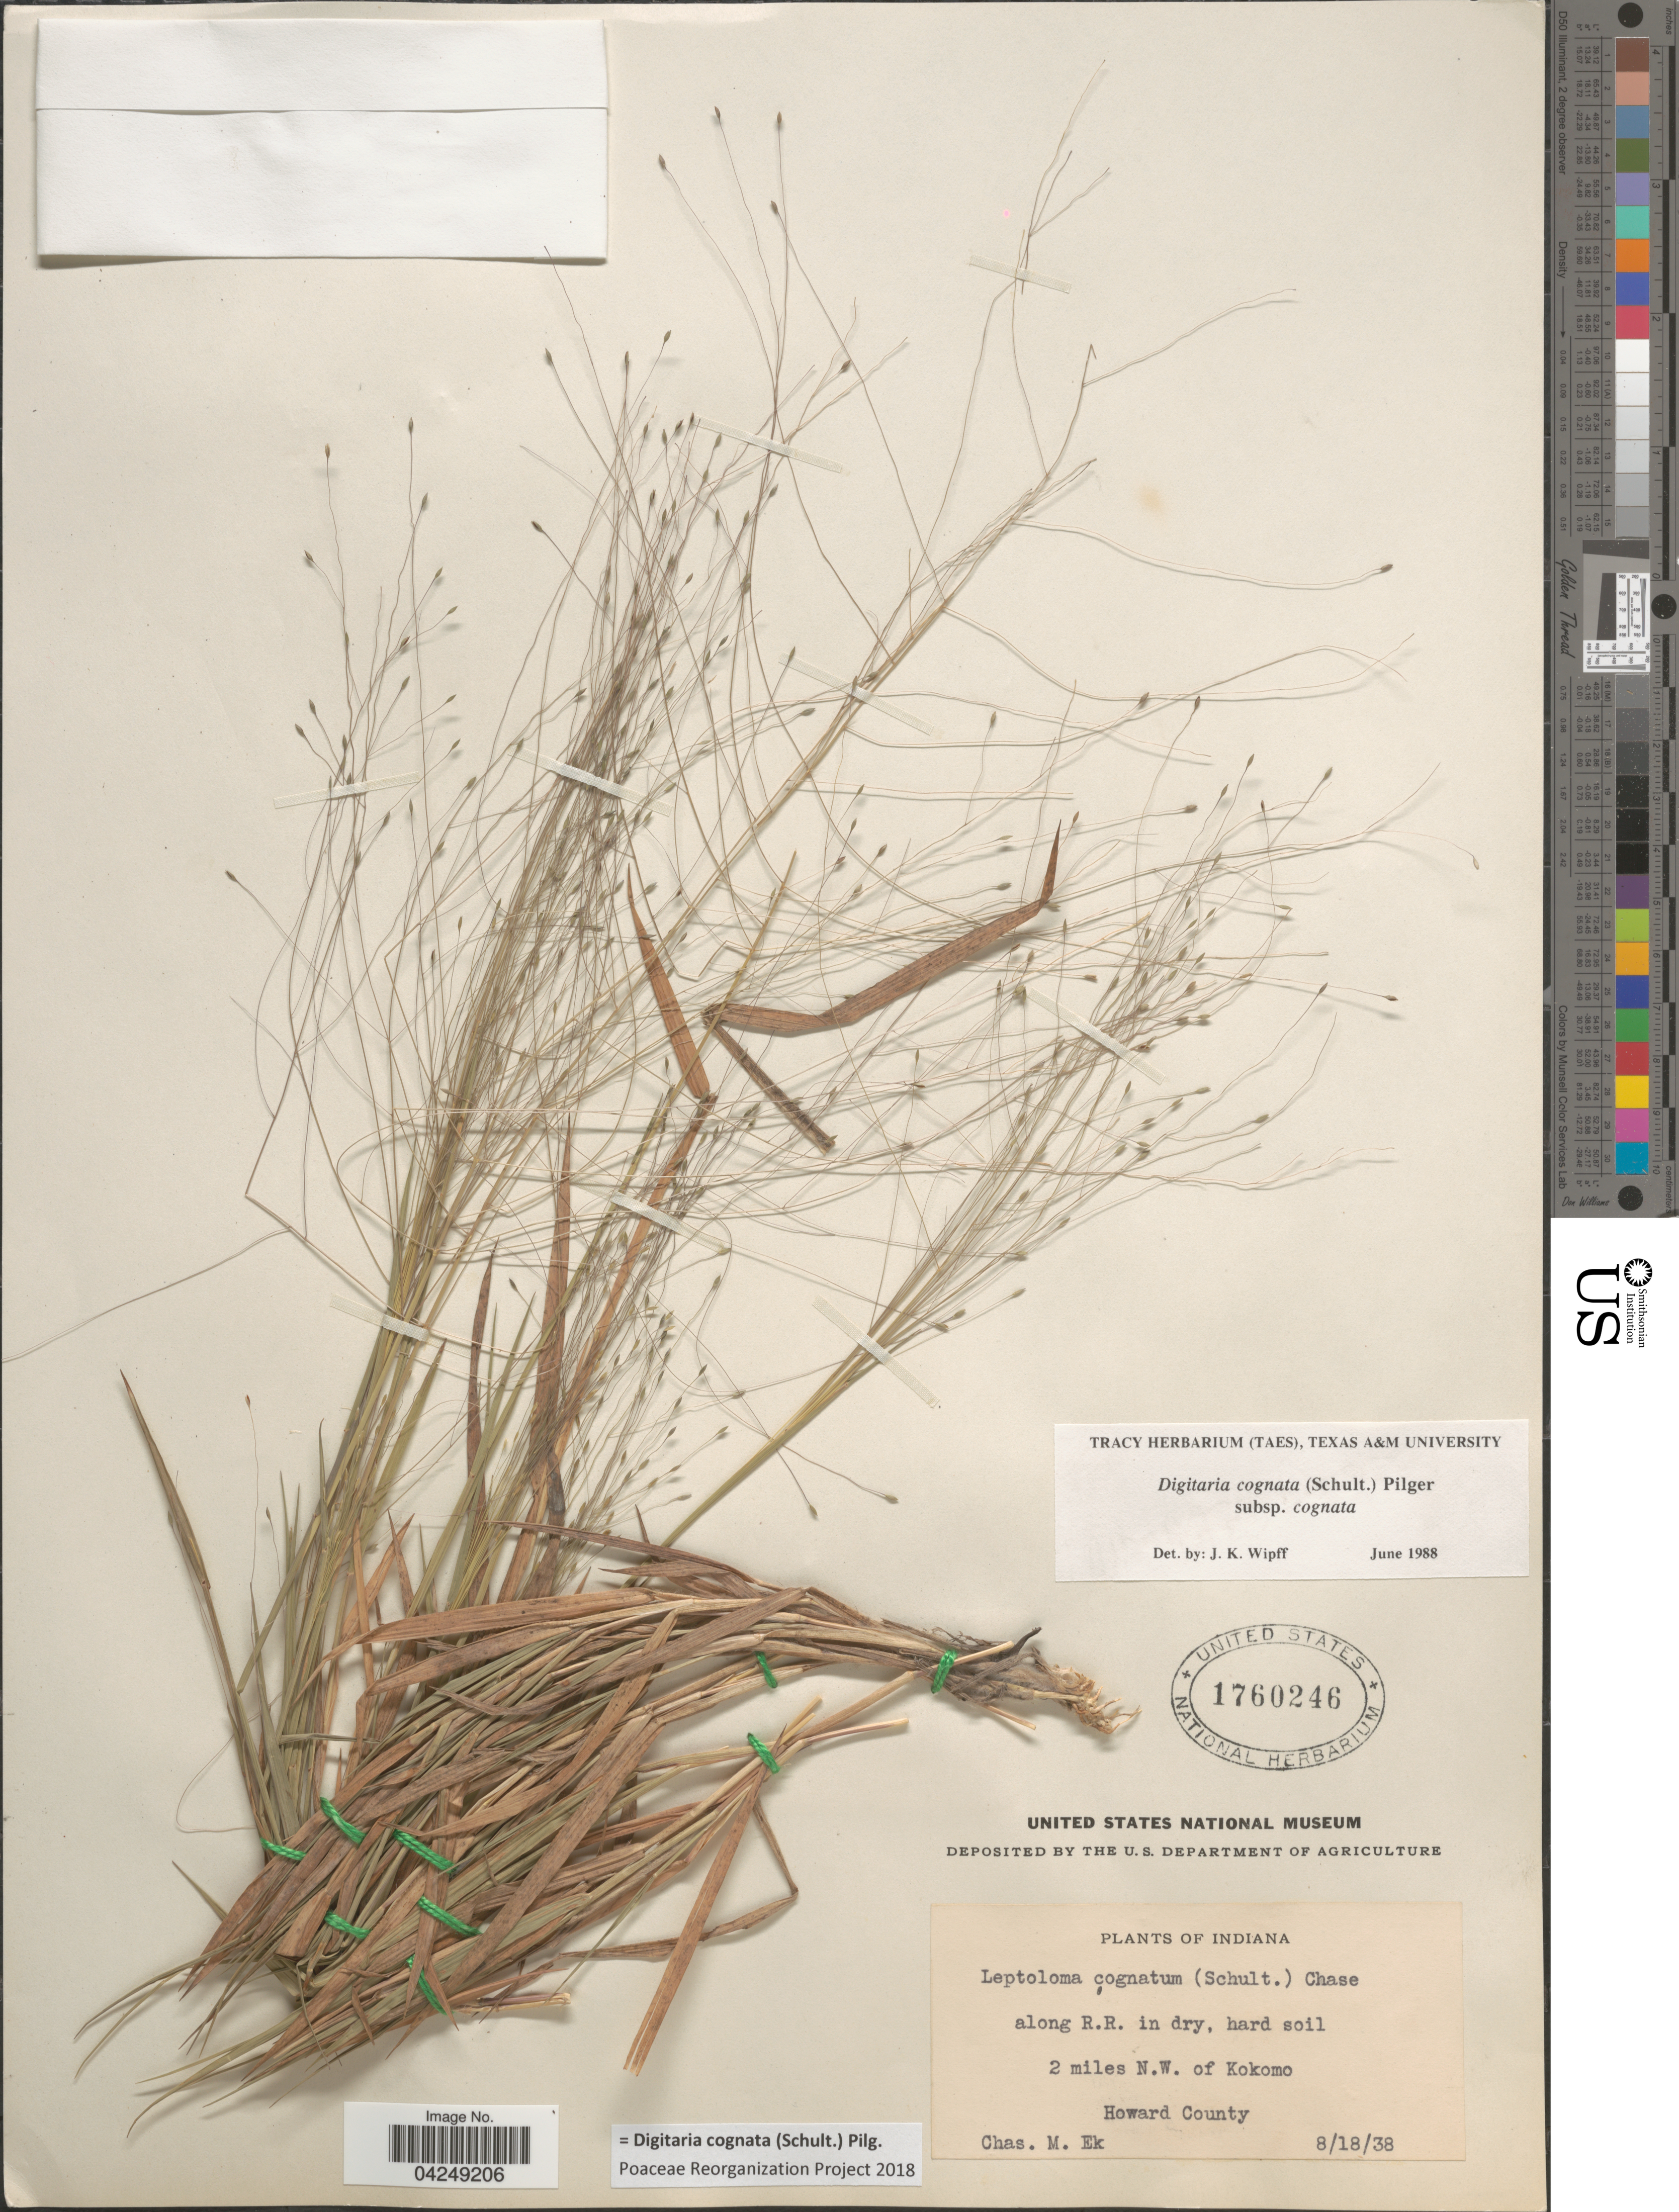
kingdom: Plantae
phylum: Tracheophyta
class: Liliopsida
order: Poales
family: Poaceae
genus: Digitaria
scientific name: Digitaria cognata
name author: (Scult.) Pilg.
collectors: C. Ek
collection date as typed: Transcribed d/m/y: 18/8/38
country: United States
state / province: Indiana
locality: Along R. R. in dry, hard soil 2 miles N. W. of Kokomo. Howard County.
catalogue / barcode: US 1760246